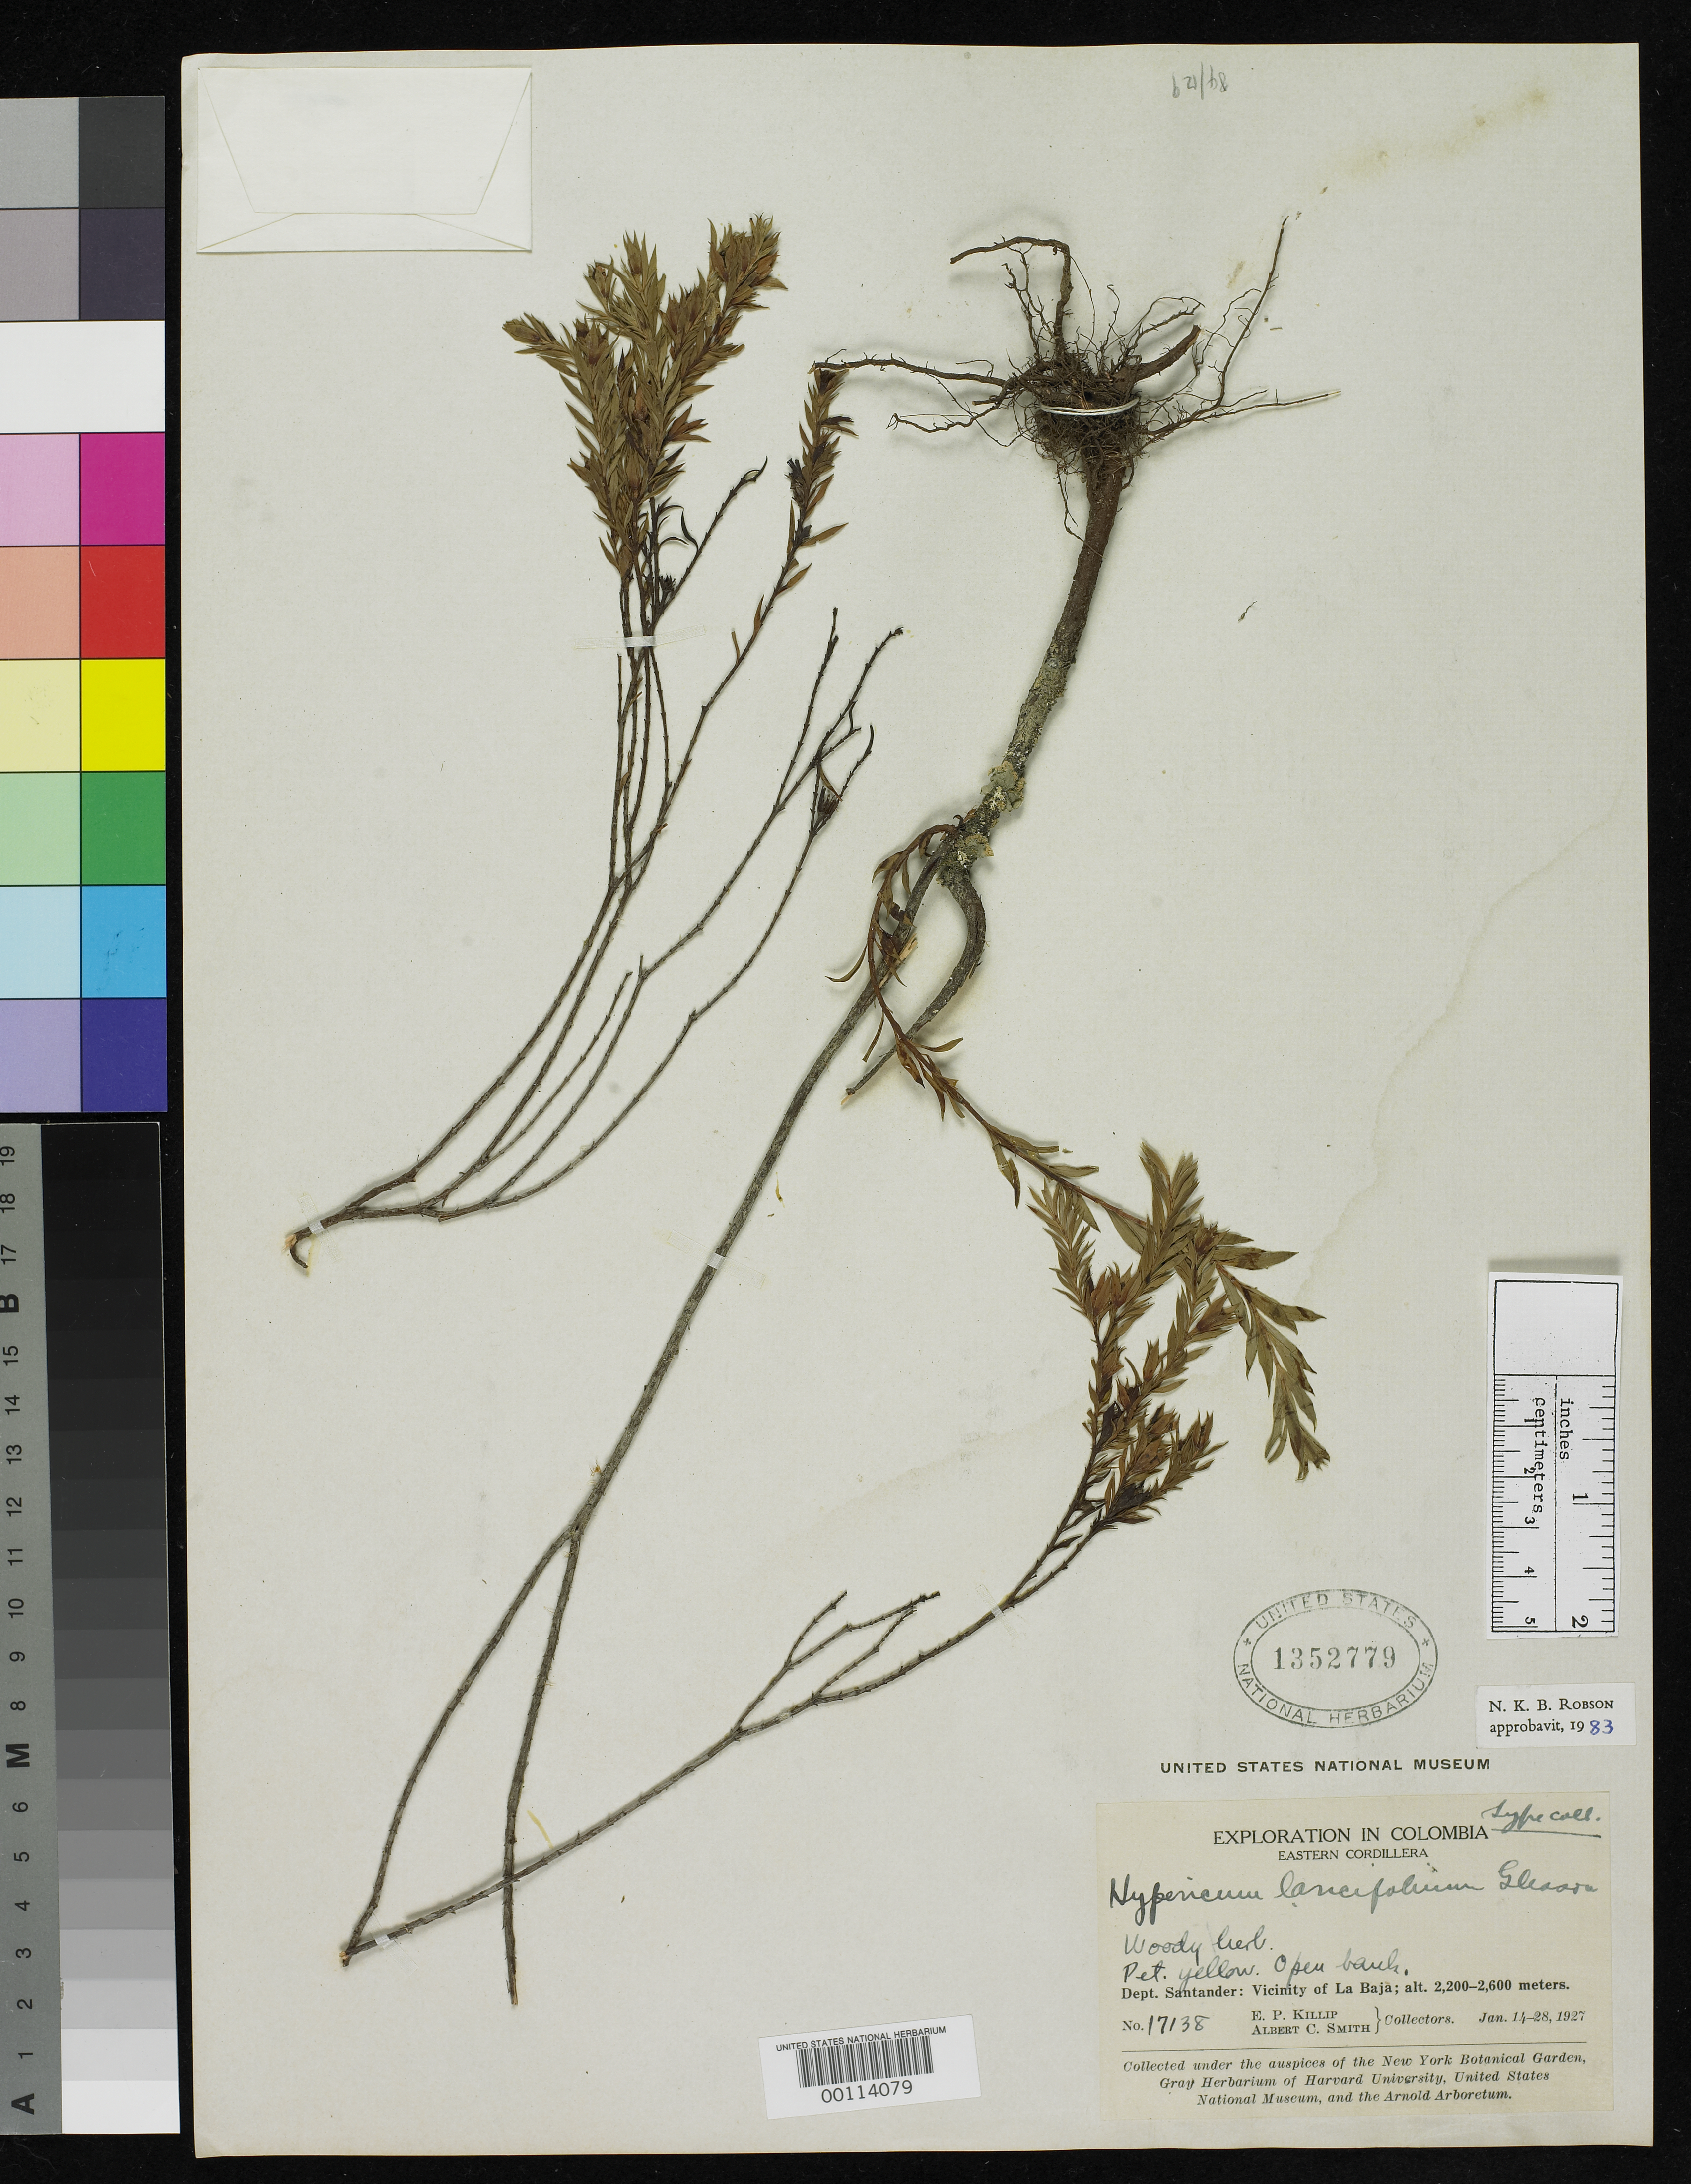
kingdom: Plantae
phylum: Tracheophyta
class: Magnoliopsida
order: Malpighiales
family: Hypericaceae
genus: Hypericum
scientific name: Hypericum lancifolium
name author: Gleason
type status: Isotype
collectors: E. P. Killip & A. C. Smith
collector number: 17138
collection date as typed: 14 Jan 1927 to 28 Jan 1927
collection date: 1927-01-14/1927-01-28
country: Colombia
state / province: Santander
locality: La Baja.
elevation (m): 2200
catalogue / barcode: US 1352779